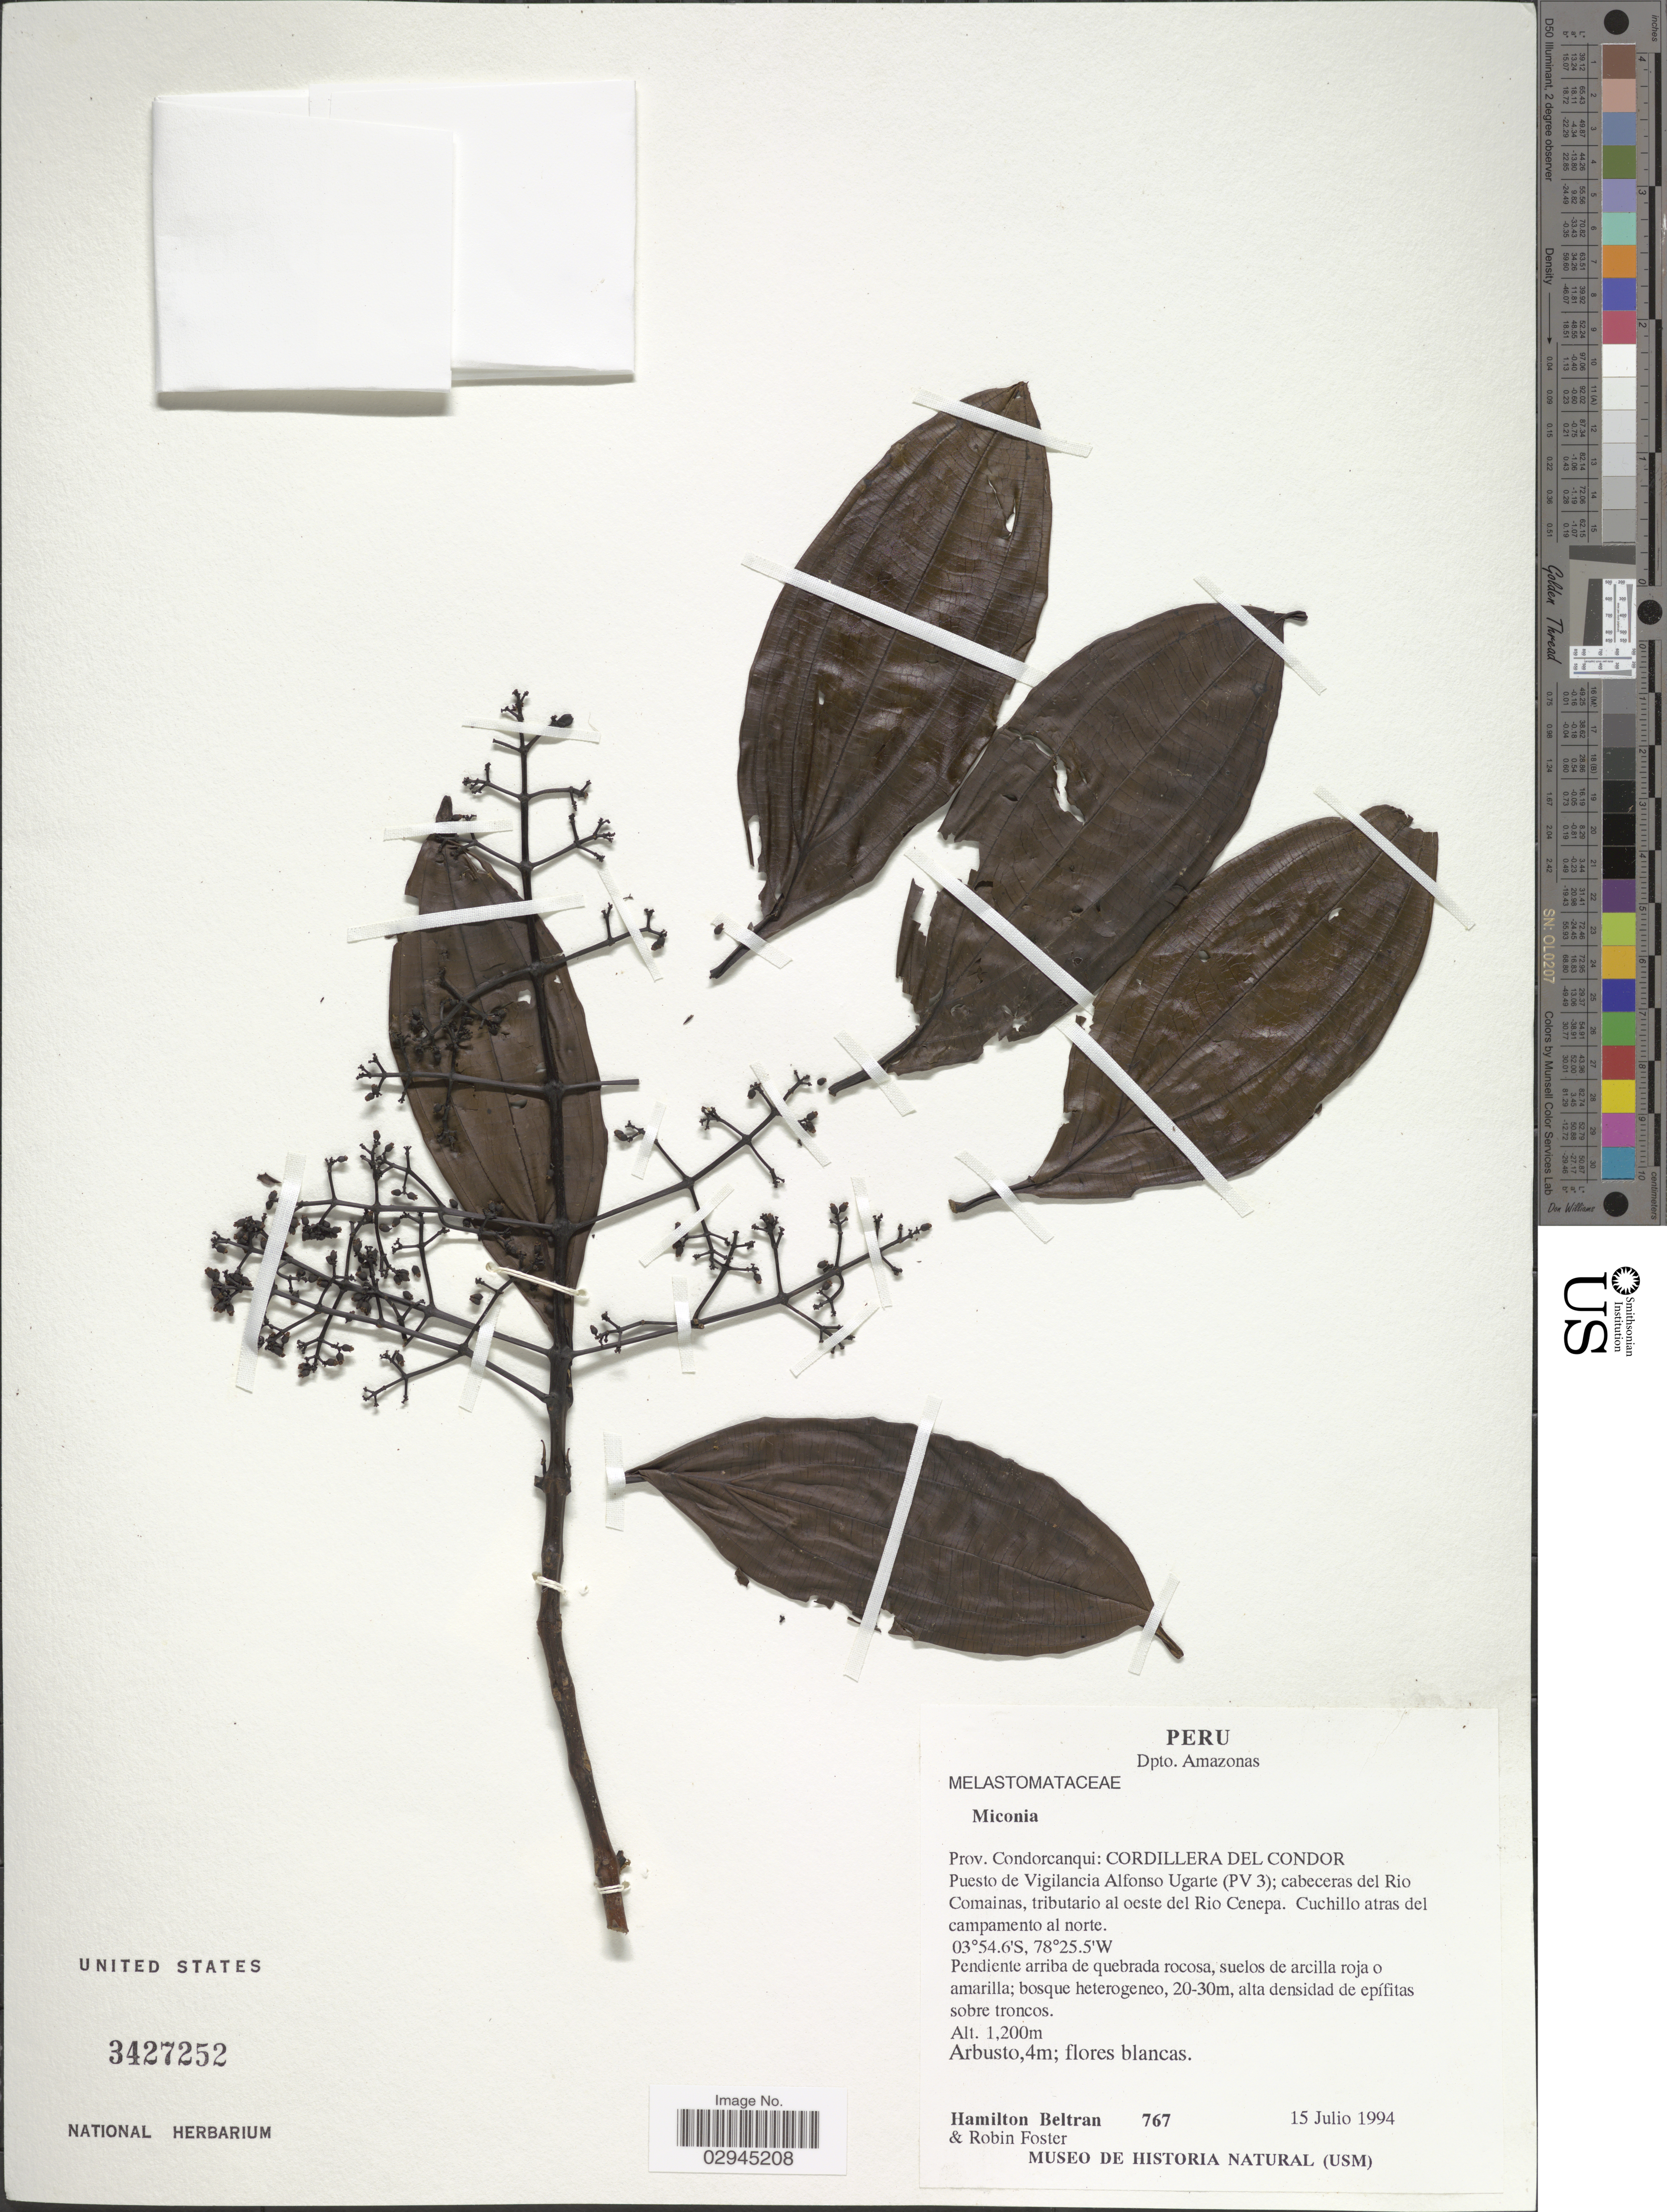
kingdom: Plantae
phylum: Tracheophyta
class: Magnoliopsida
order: Myrtales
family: Melastomataceae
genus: Miconia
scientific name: Miconia sp.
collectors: H. Beltran & R. B. Foster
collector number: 767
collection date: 1994-07-15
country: Peru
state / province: Amazonas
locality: Dpto. Amazonas. Prov. Condorcanqui: Cordillera Del Condor. Puesto de Vigilancia Alfonso Ugarte (PV 3); cabeceras del Rio Comainas, tributario al oeste del Rio Cenepa. Cuchillo atras del campamento al norte.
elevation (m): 1200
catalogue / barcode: US 3427252